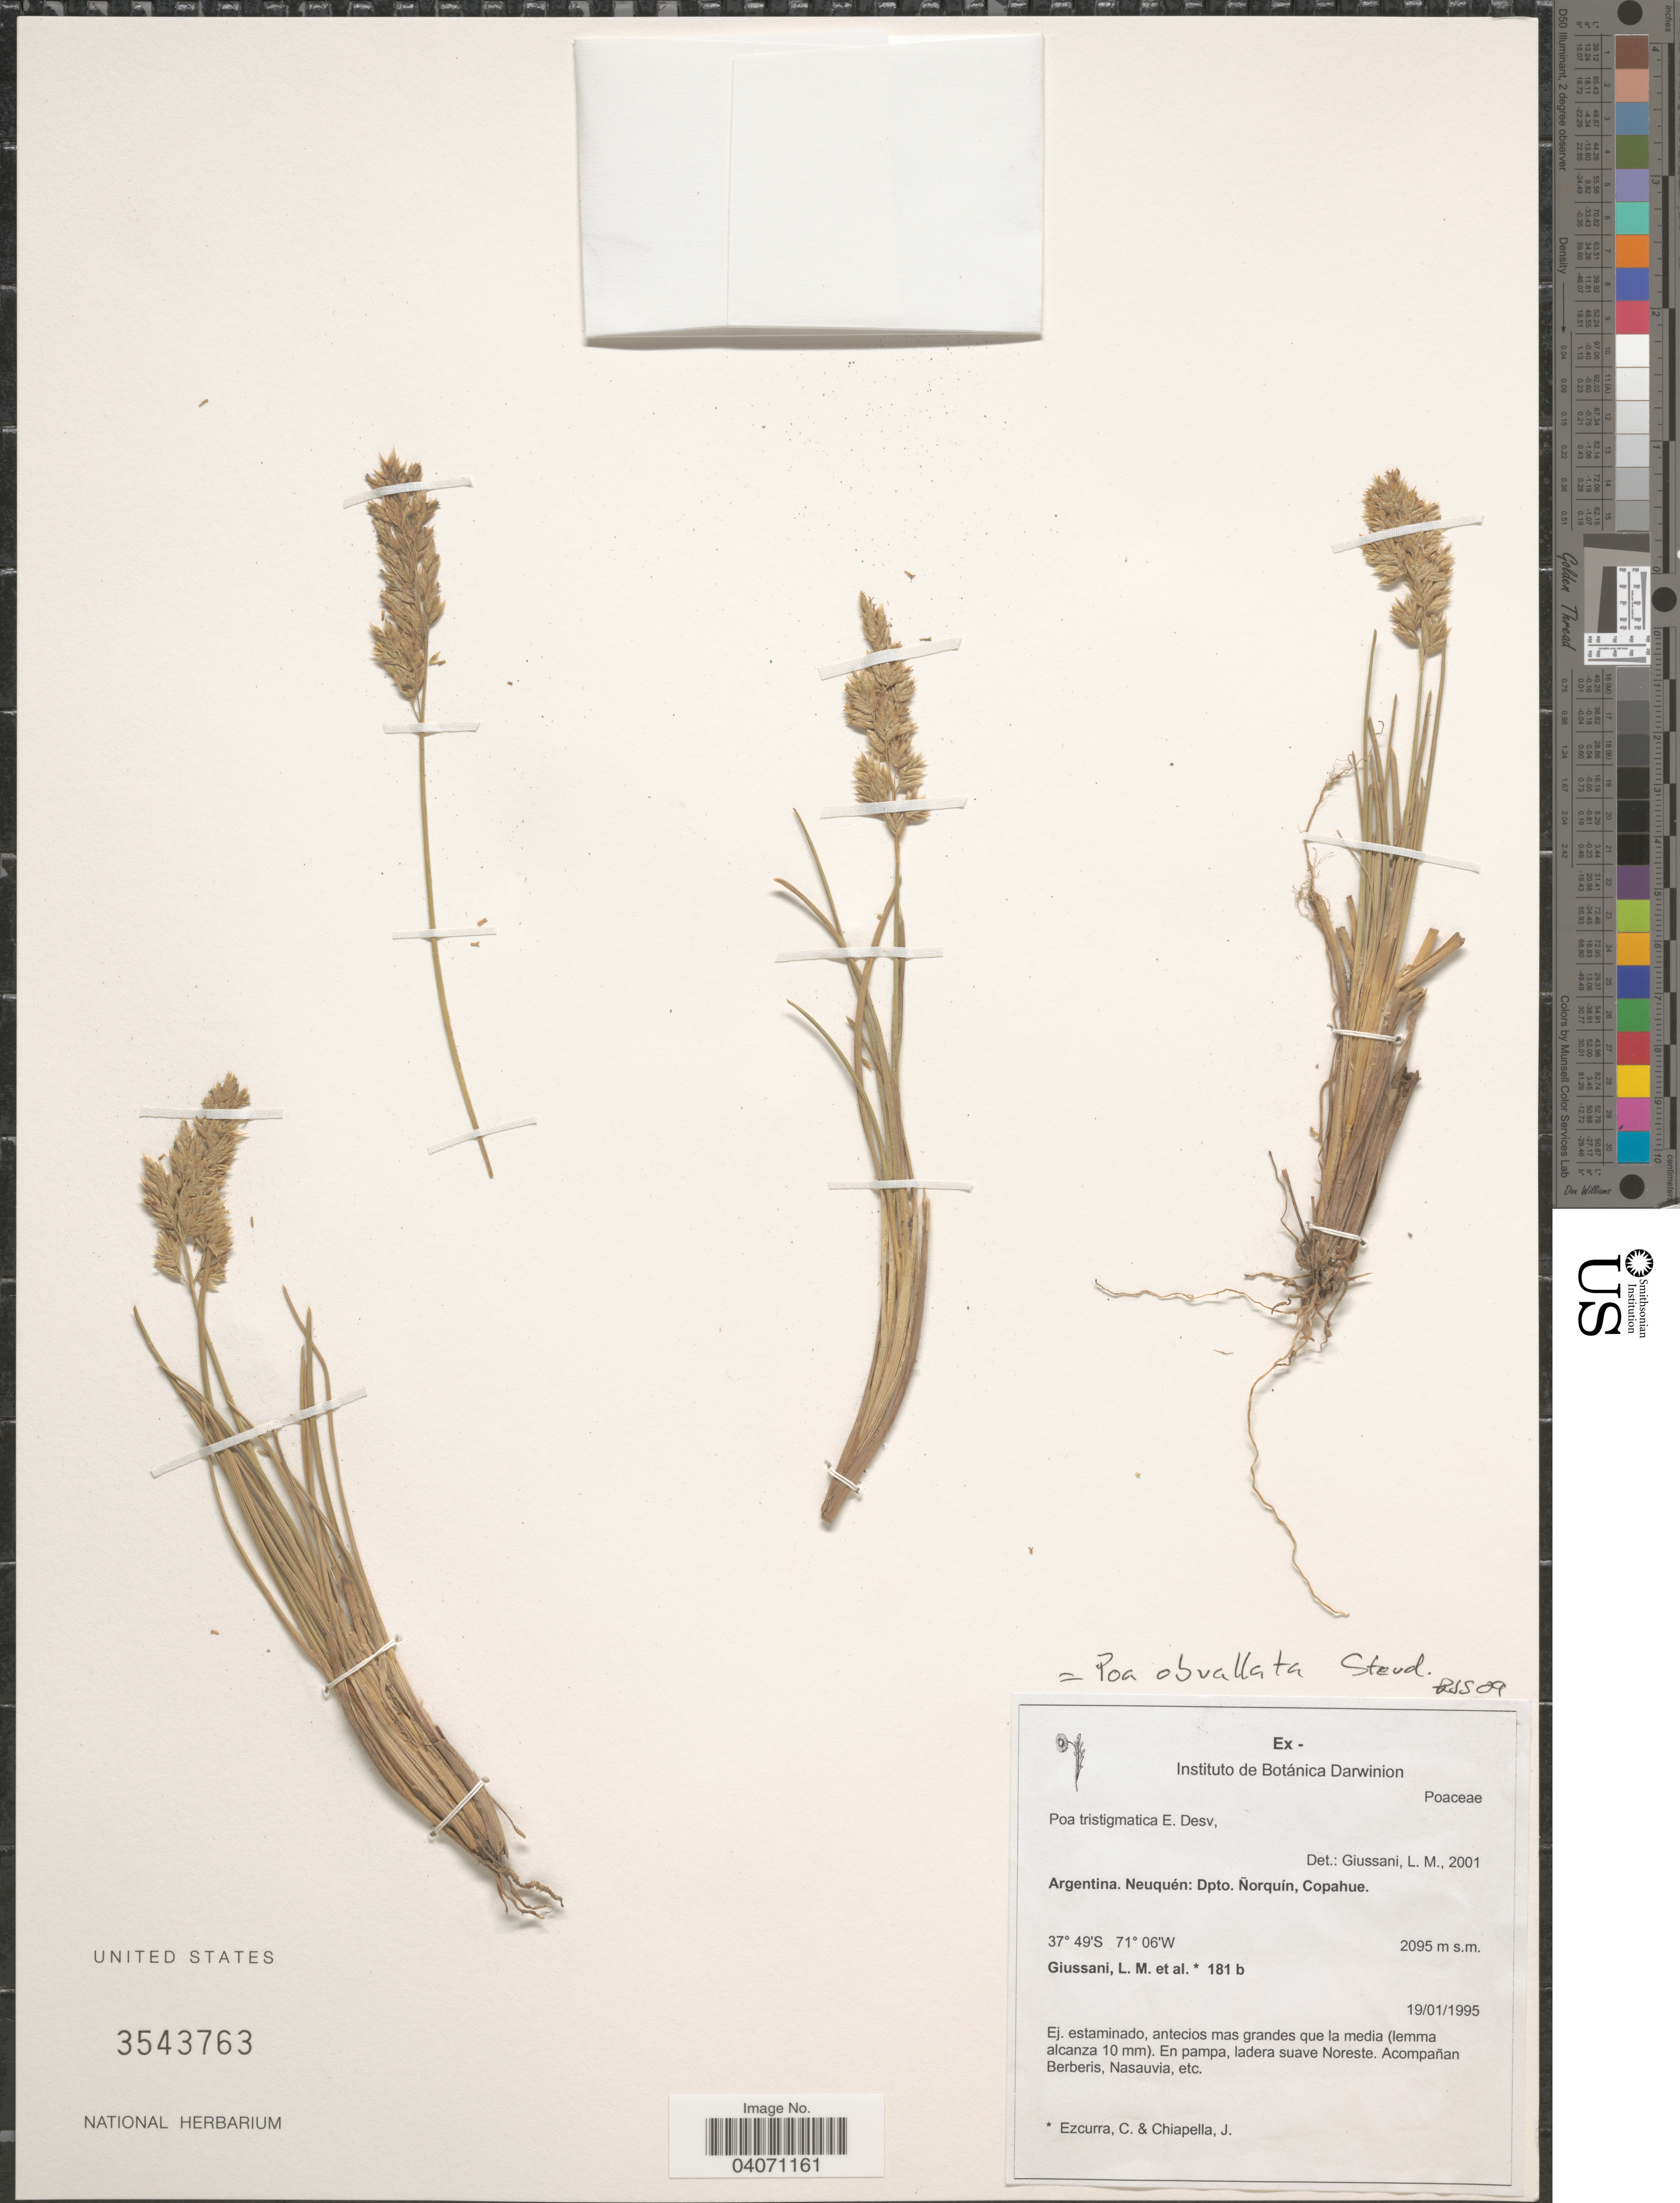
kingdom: Plantae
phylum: Tracheophyta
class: Liliopsida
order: Poales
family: Poaceae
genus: Poa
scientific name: Poa obvallata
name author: Steud.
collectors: L. Giussani, C. Ezcurra & J. Chiapella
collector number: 181b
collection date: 1995-01-19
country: Argentina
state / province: Neuquen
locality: Dpto. Ñorquín, Copahue.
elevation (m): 2095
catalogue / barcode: US 3543763